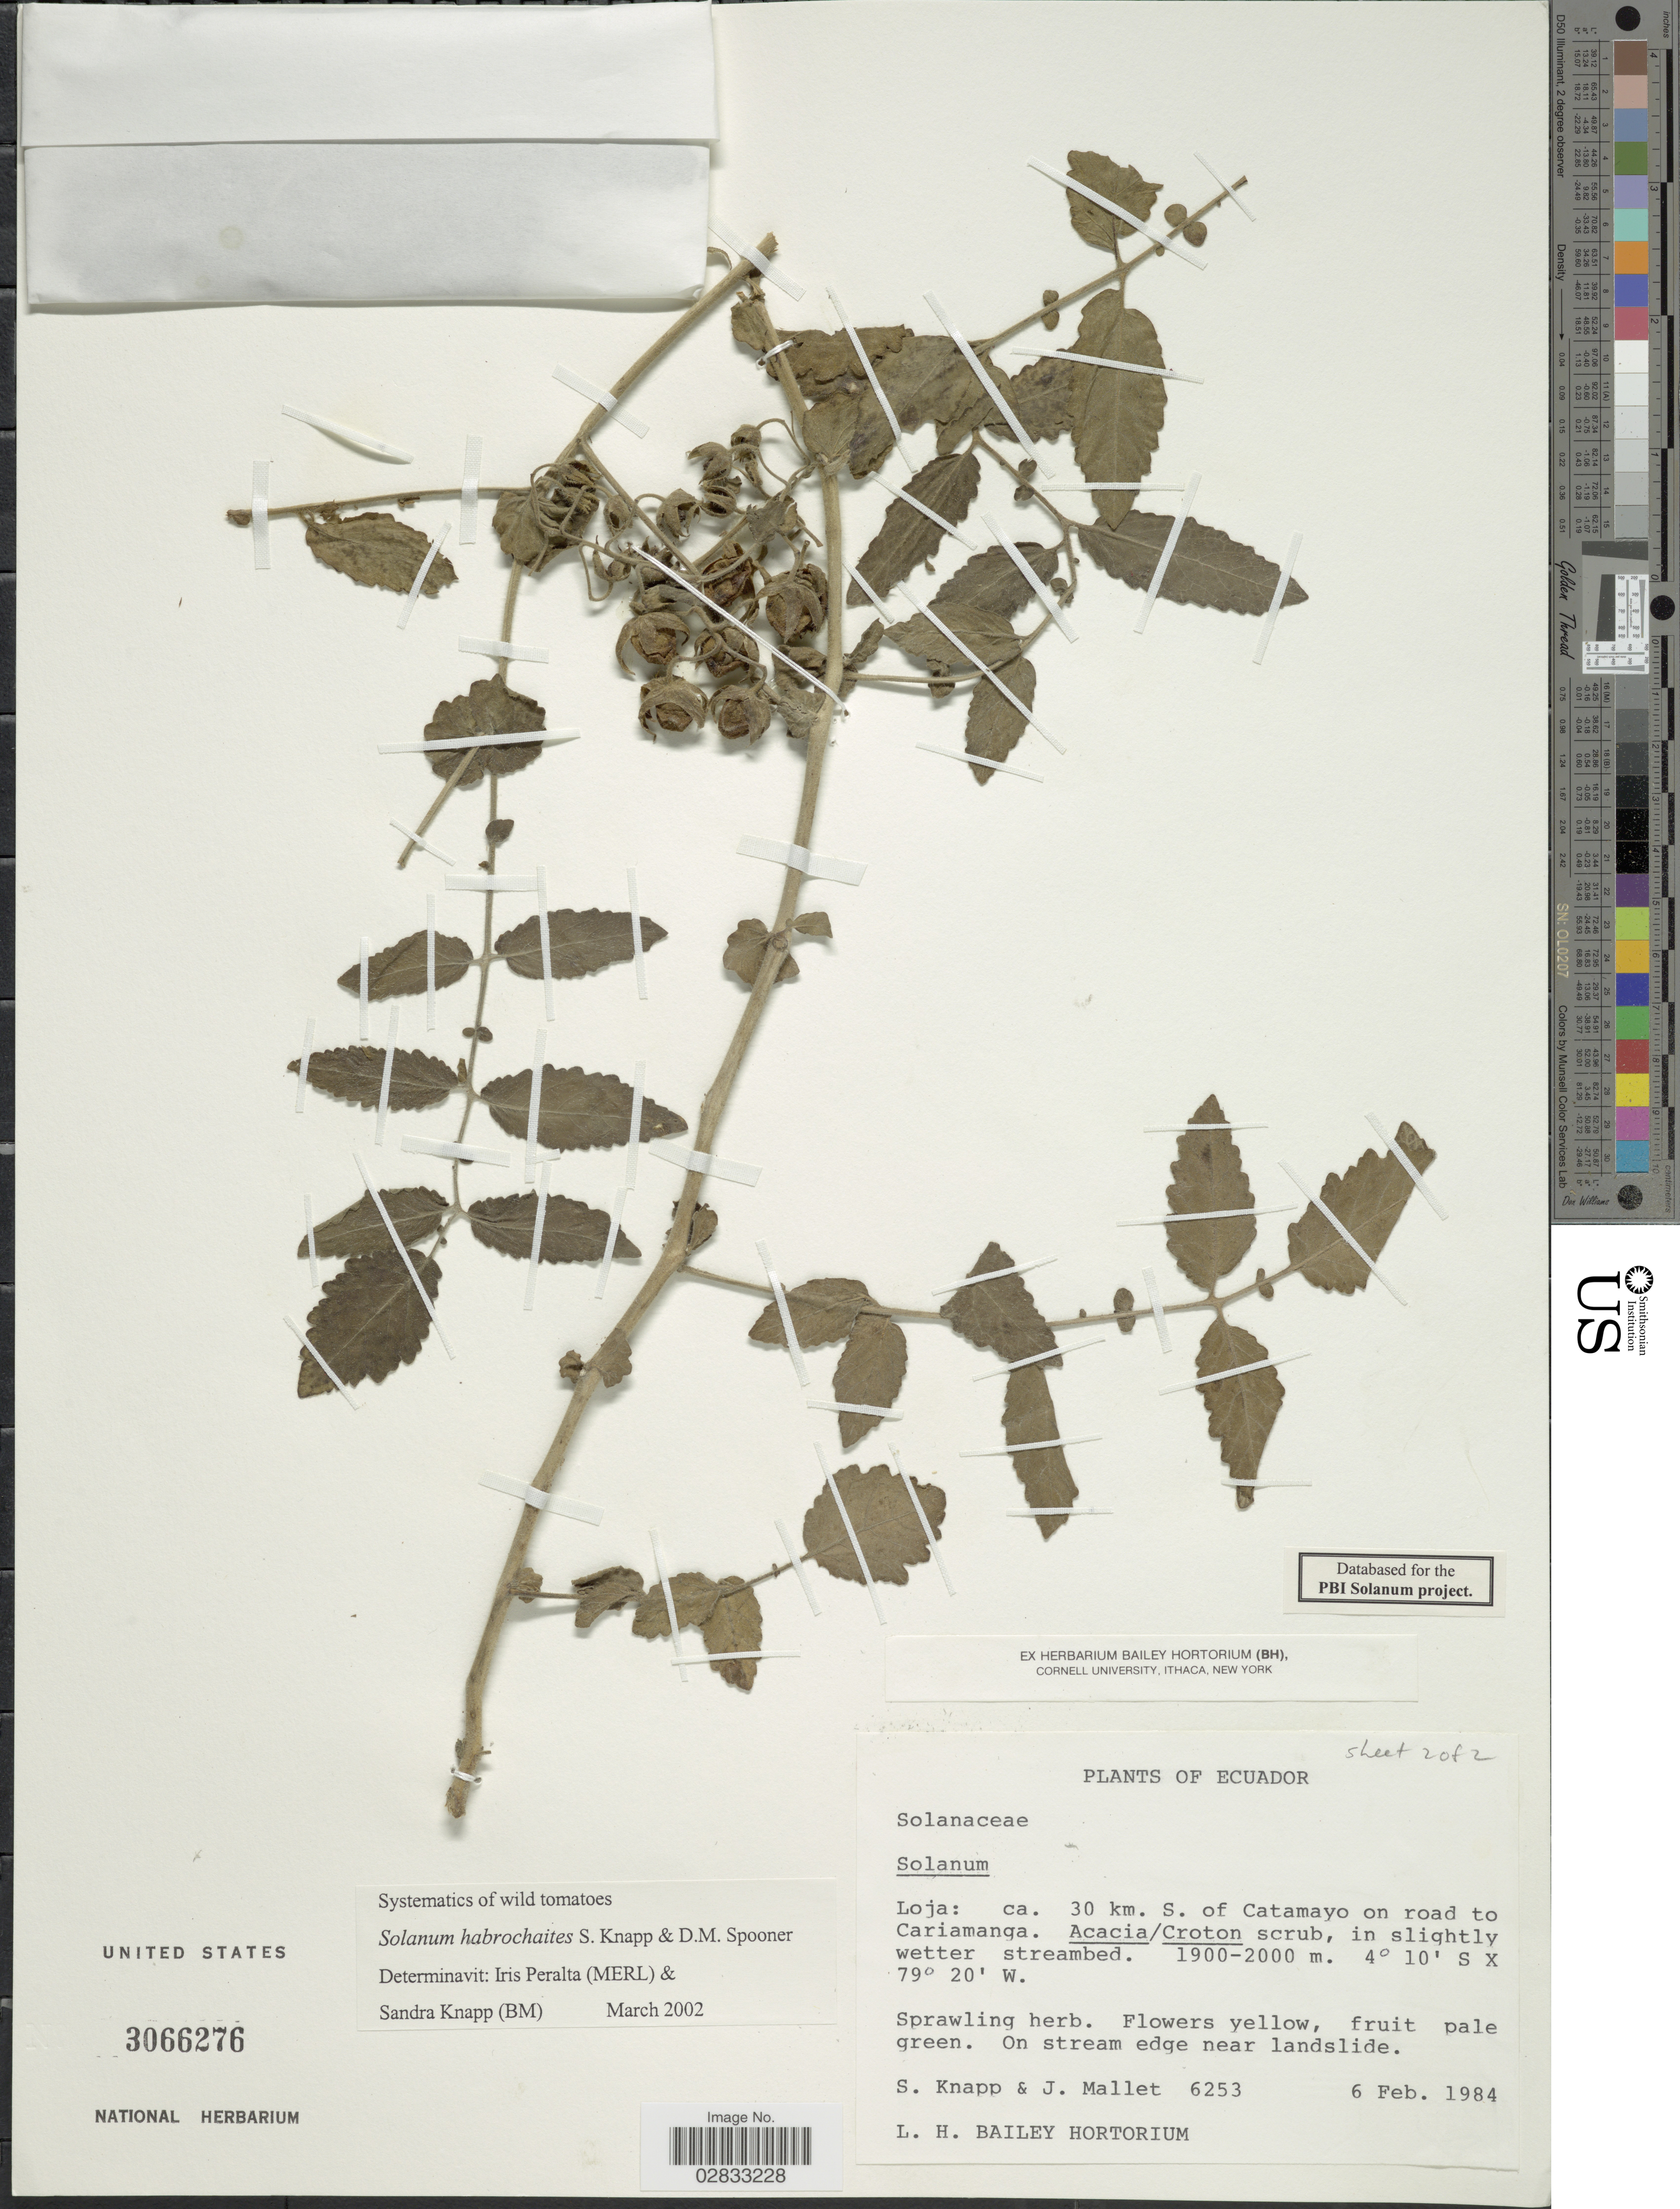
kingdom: Plantae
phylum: Tracheophyta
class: Magnoliopsida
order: Solanales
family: Solanaceae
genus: Solanum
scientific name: Solanum habrochaites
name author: S. Knapp & D.M. Spooner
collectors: S. Knapp & J. Mallet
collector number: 6253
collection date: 1984-02-06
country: Ecuador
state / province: Loja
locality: Ca. 30 km. S. of Catamayo on road to Cariamanga.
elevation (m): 1900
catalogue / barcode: US 3066276